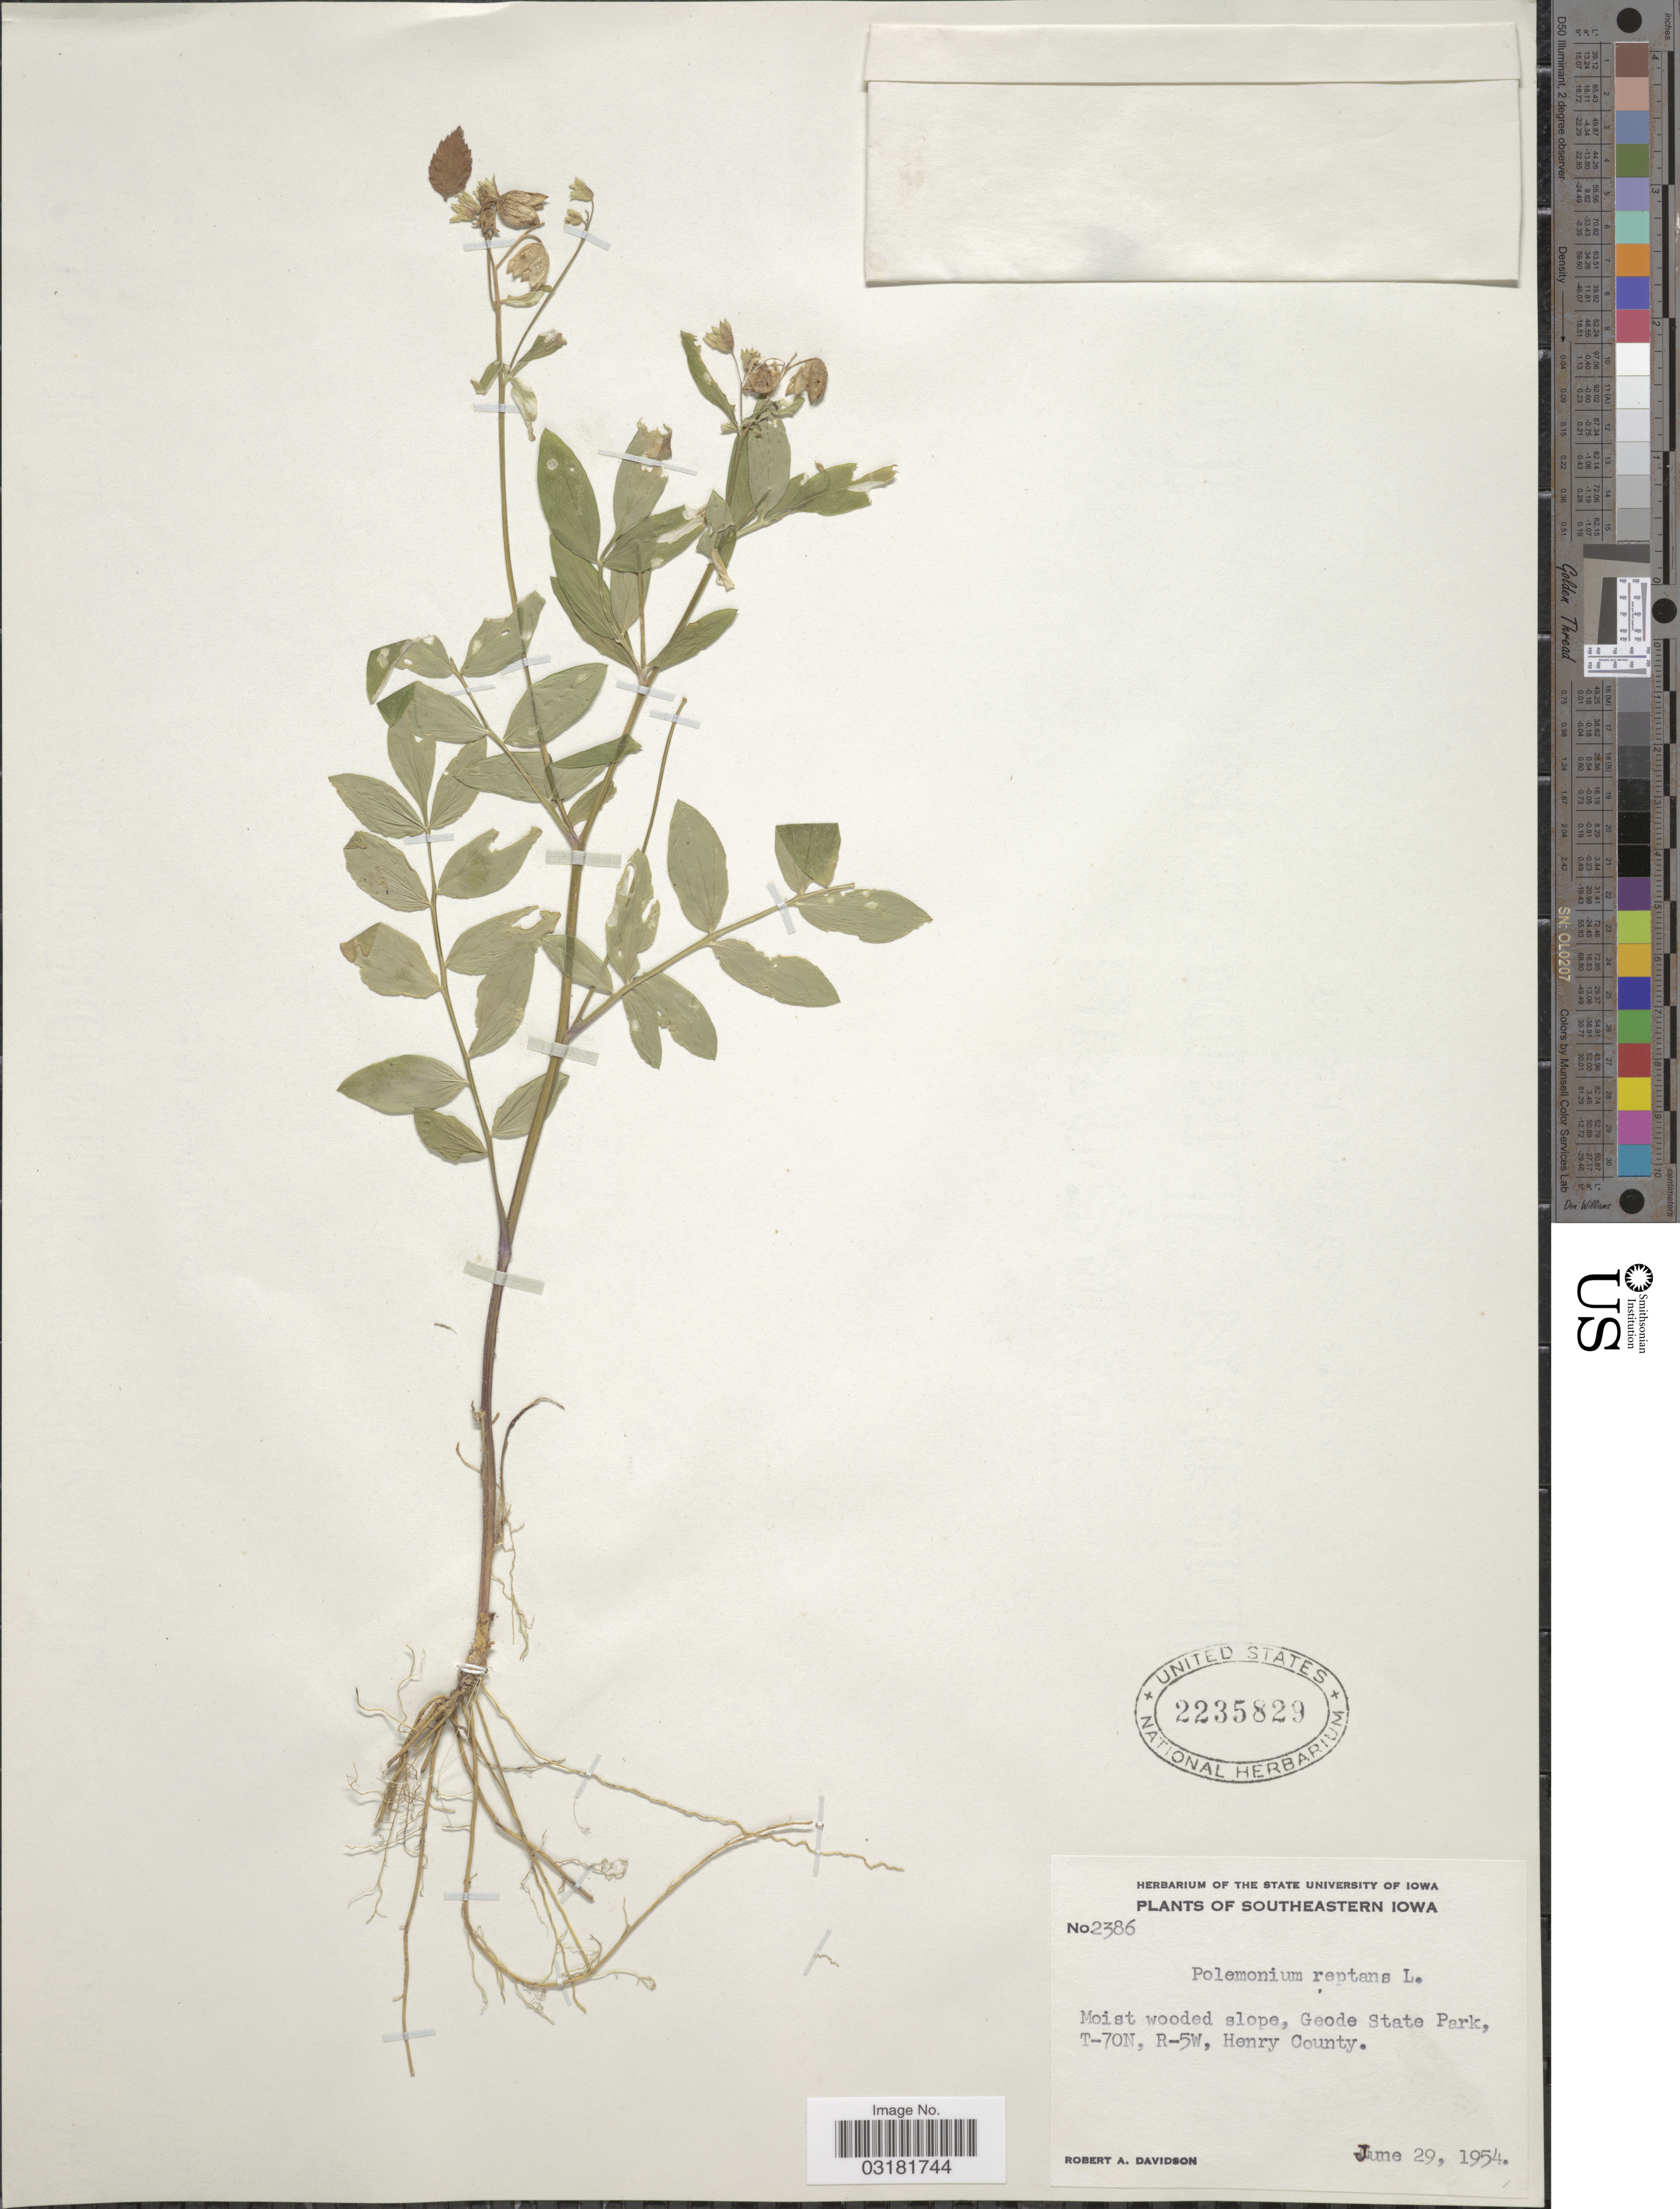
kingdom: Plantae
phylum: Tracheophyta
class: Magnoliopsida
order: Ericales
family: Polemoniaceae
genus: Polemonium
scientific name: Polemonium reptans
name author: L.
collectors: R. A. Davidson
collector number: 2386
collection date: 1954-06-29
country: United States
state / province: Iowa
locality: Southeastern Iowa.Geode State Park, T-70N, R-5W, Henry County.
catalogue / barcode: US 2235829